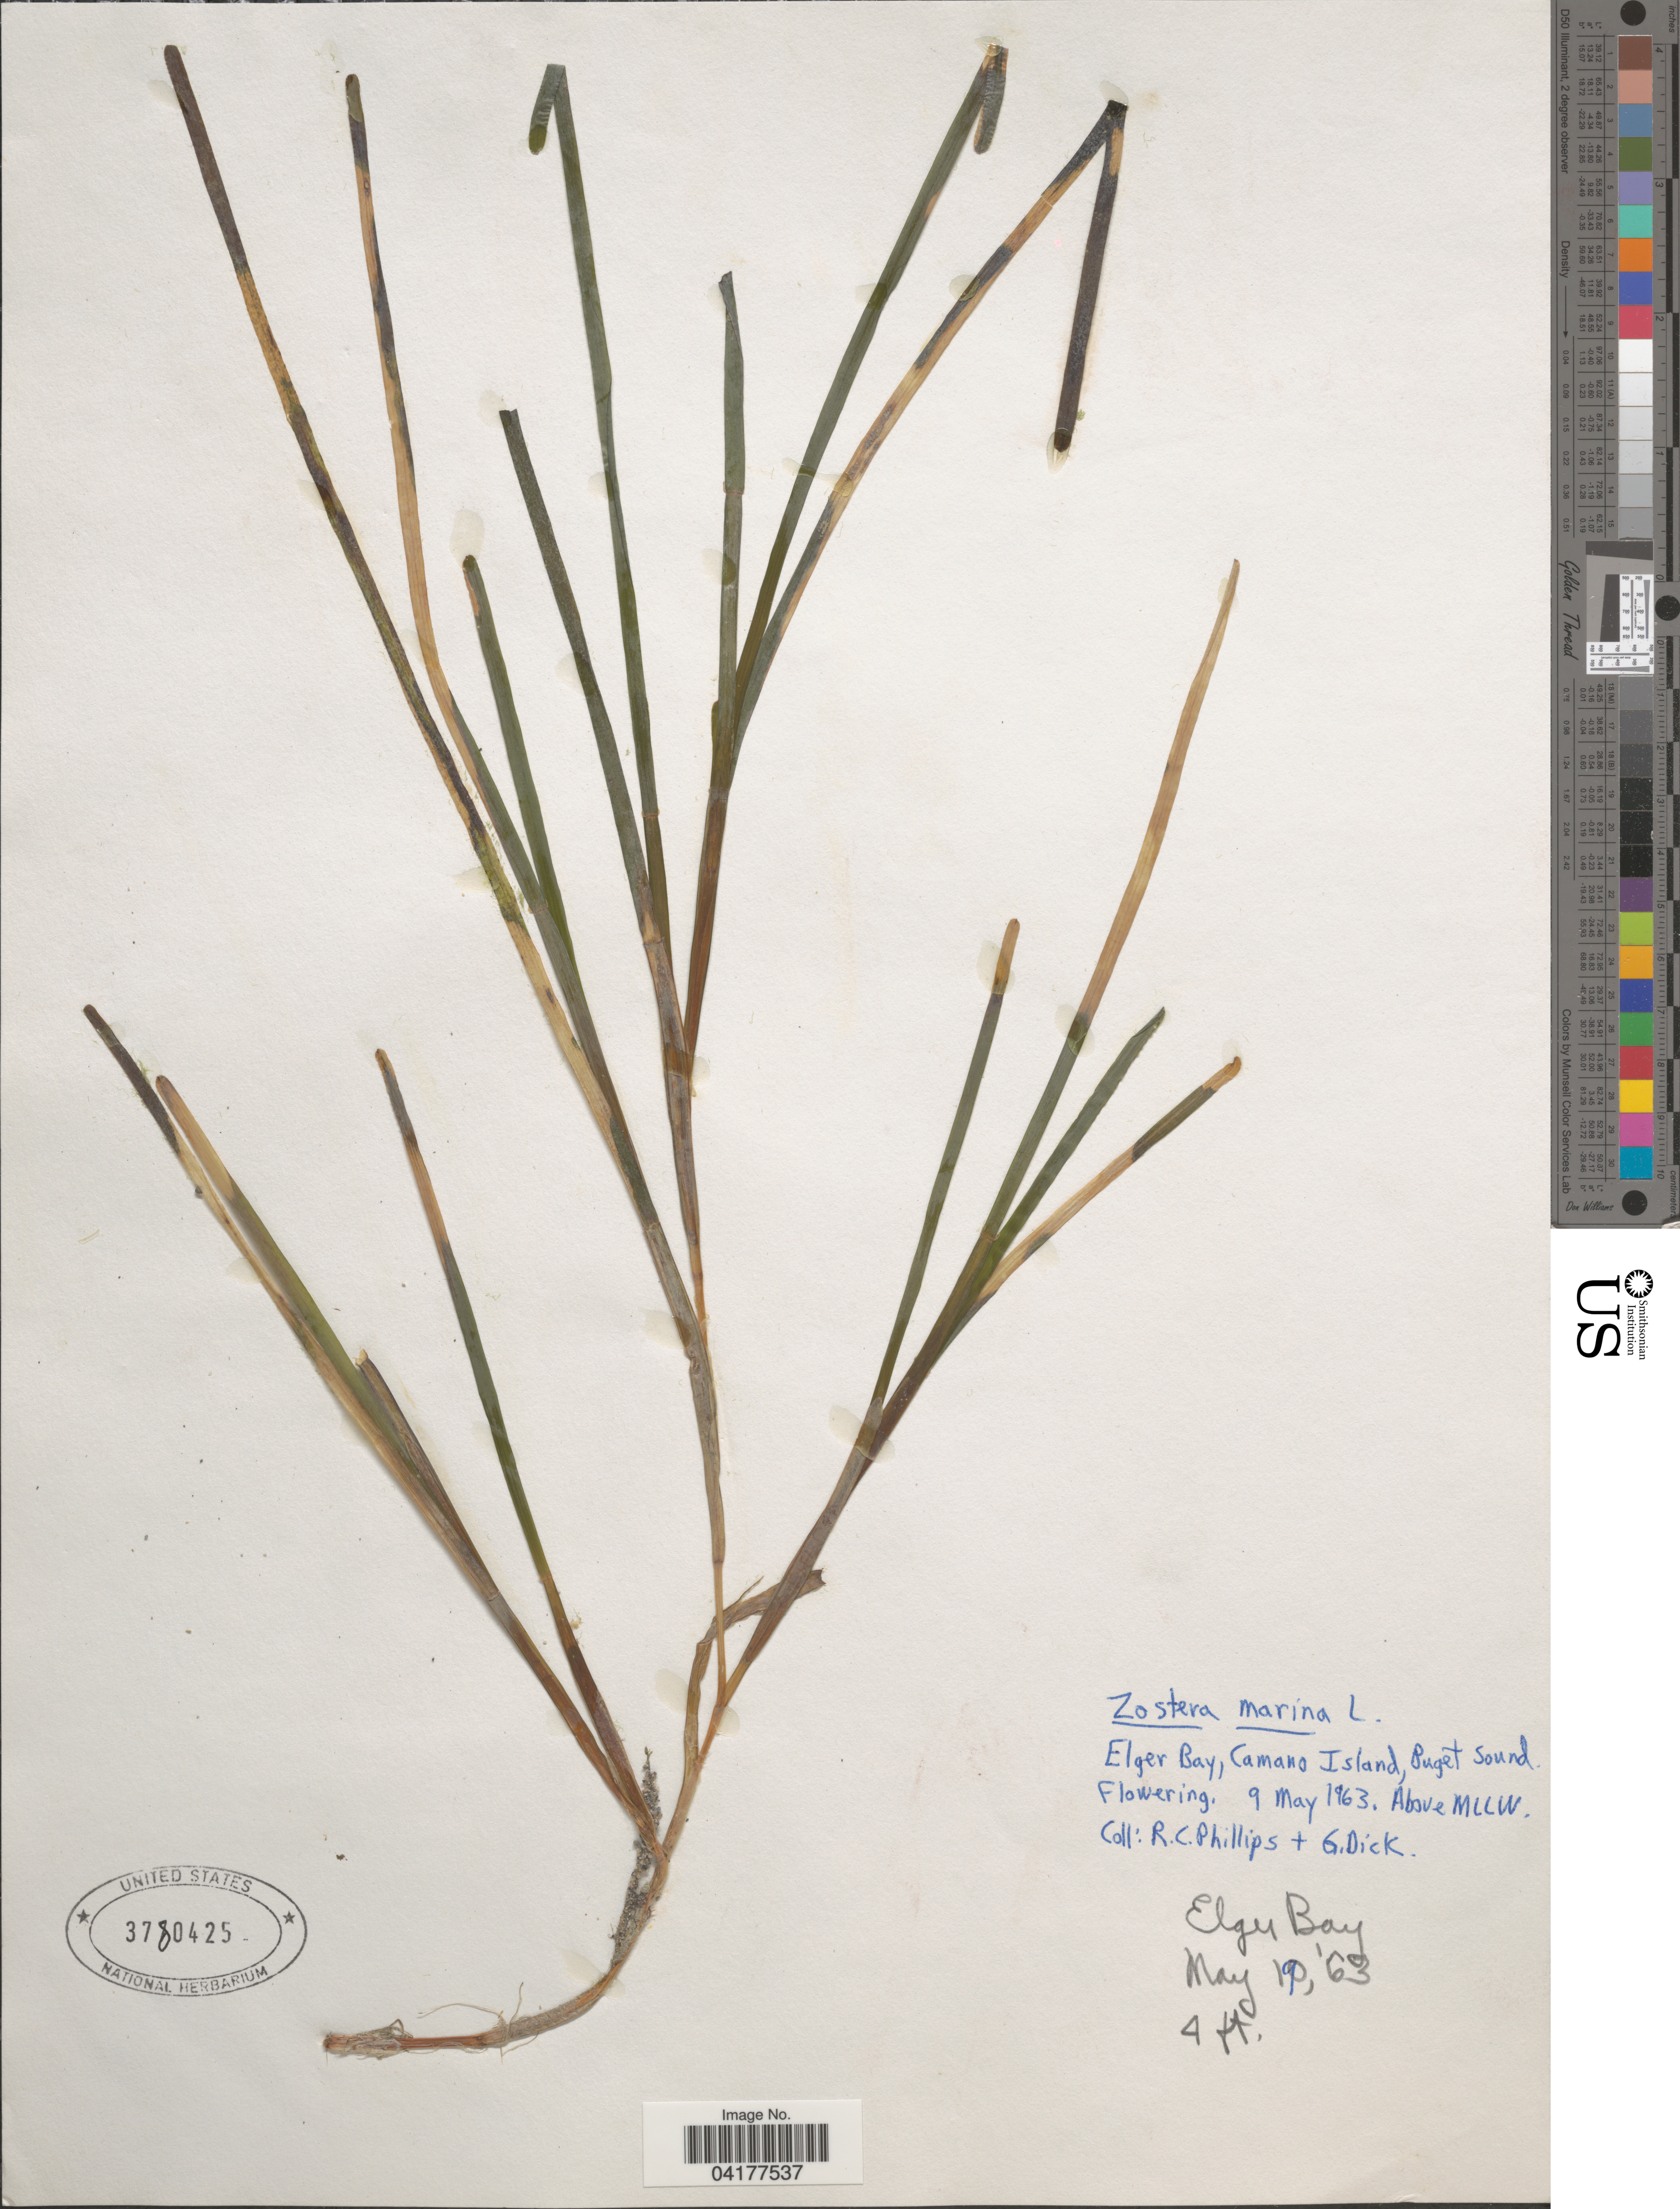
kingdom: Plantae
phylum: Tracheophyta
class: Liliopsida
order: Alismatales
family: Zosteraceae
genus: Zostera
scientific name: Zostera marina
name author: L.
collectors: R. C. Phillips & G. Dick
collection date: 1963-05-09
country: United States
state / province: Washington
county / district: King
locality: Elger Bay, Camano Island, Puget Sound. Above MLLW.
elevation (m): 1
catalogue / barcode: US 3780425